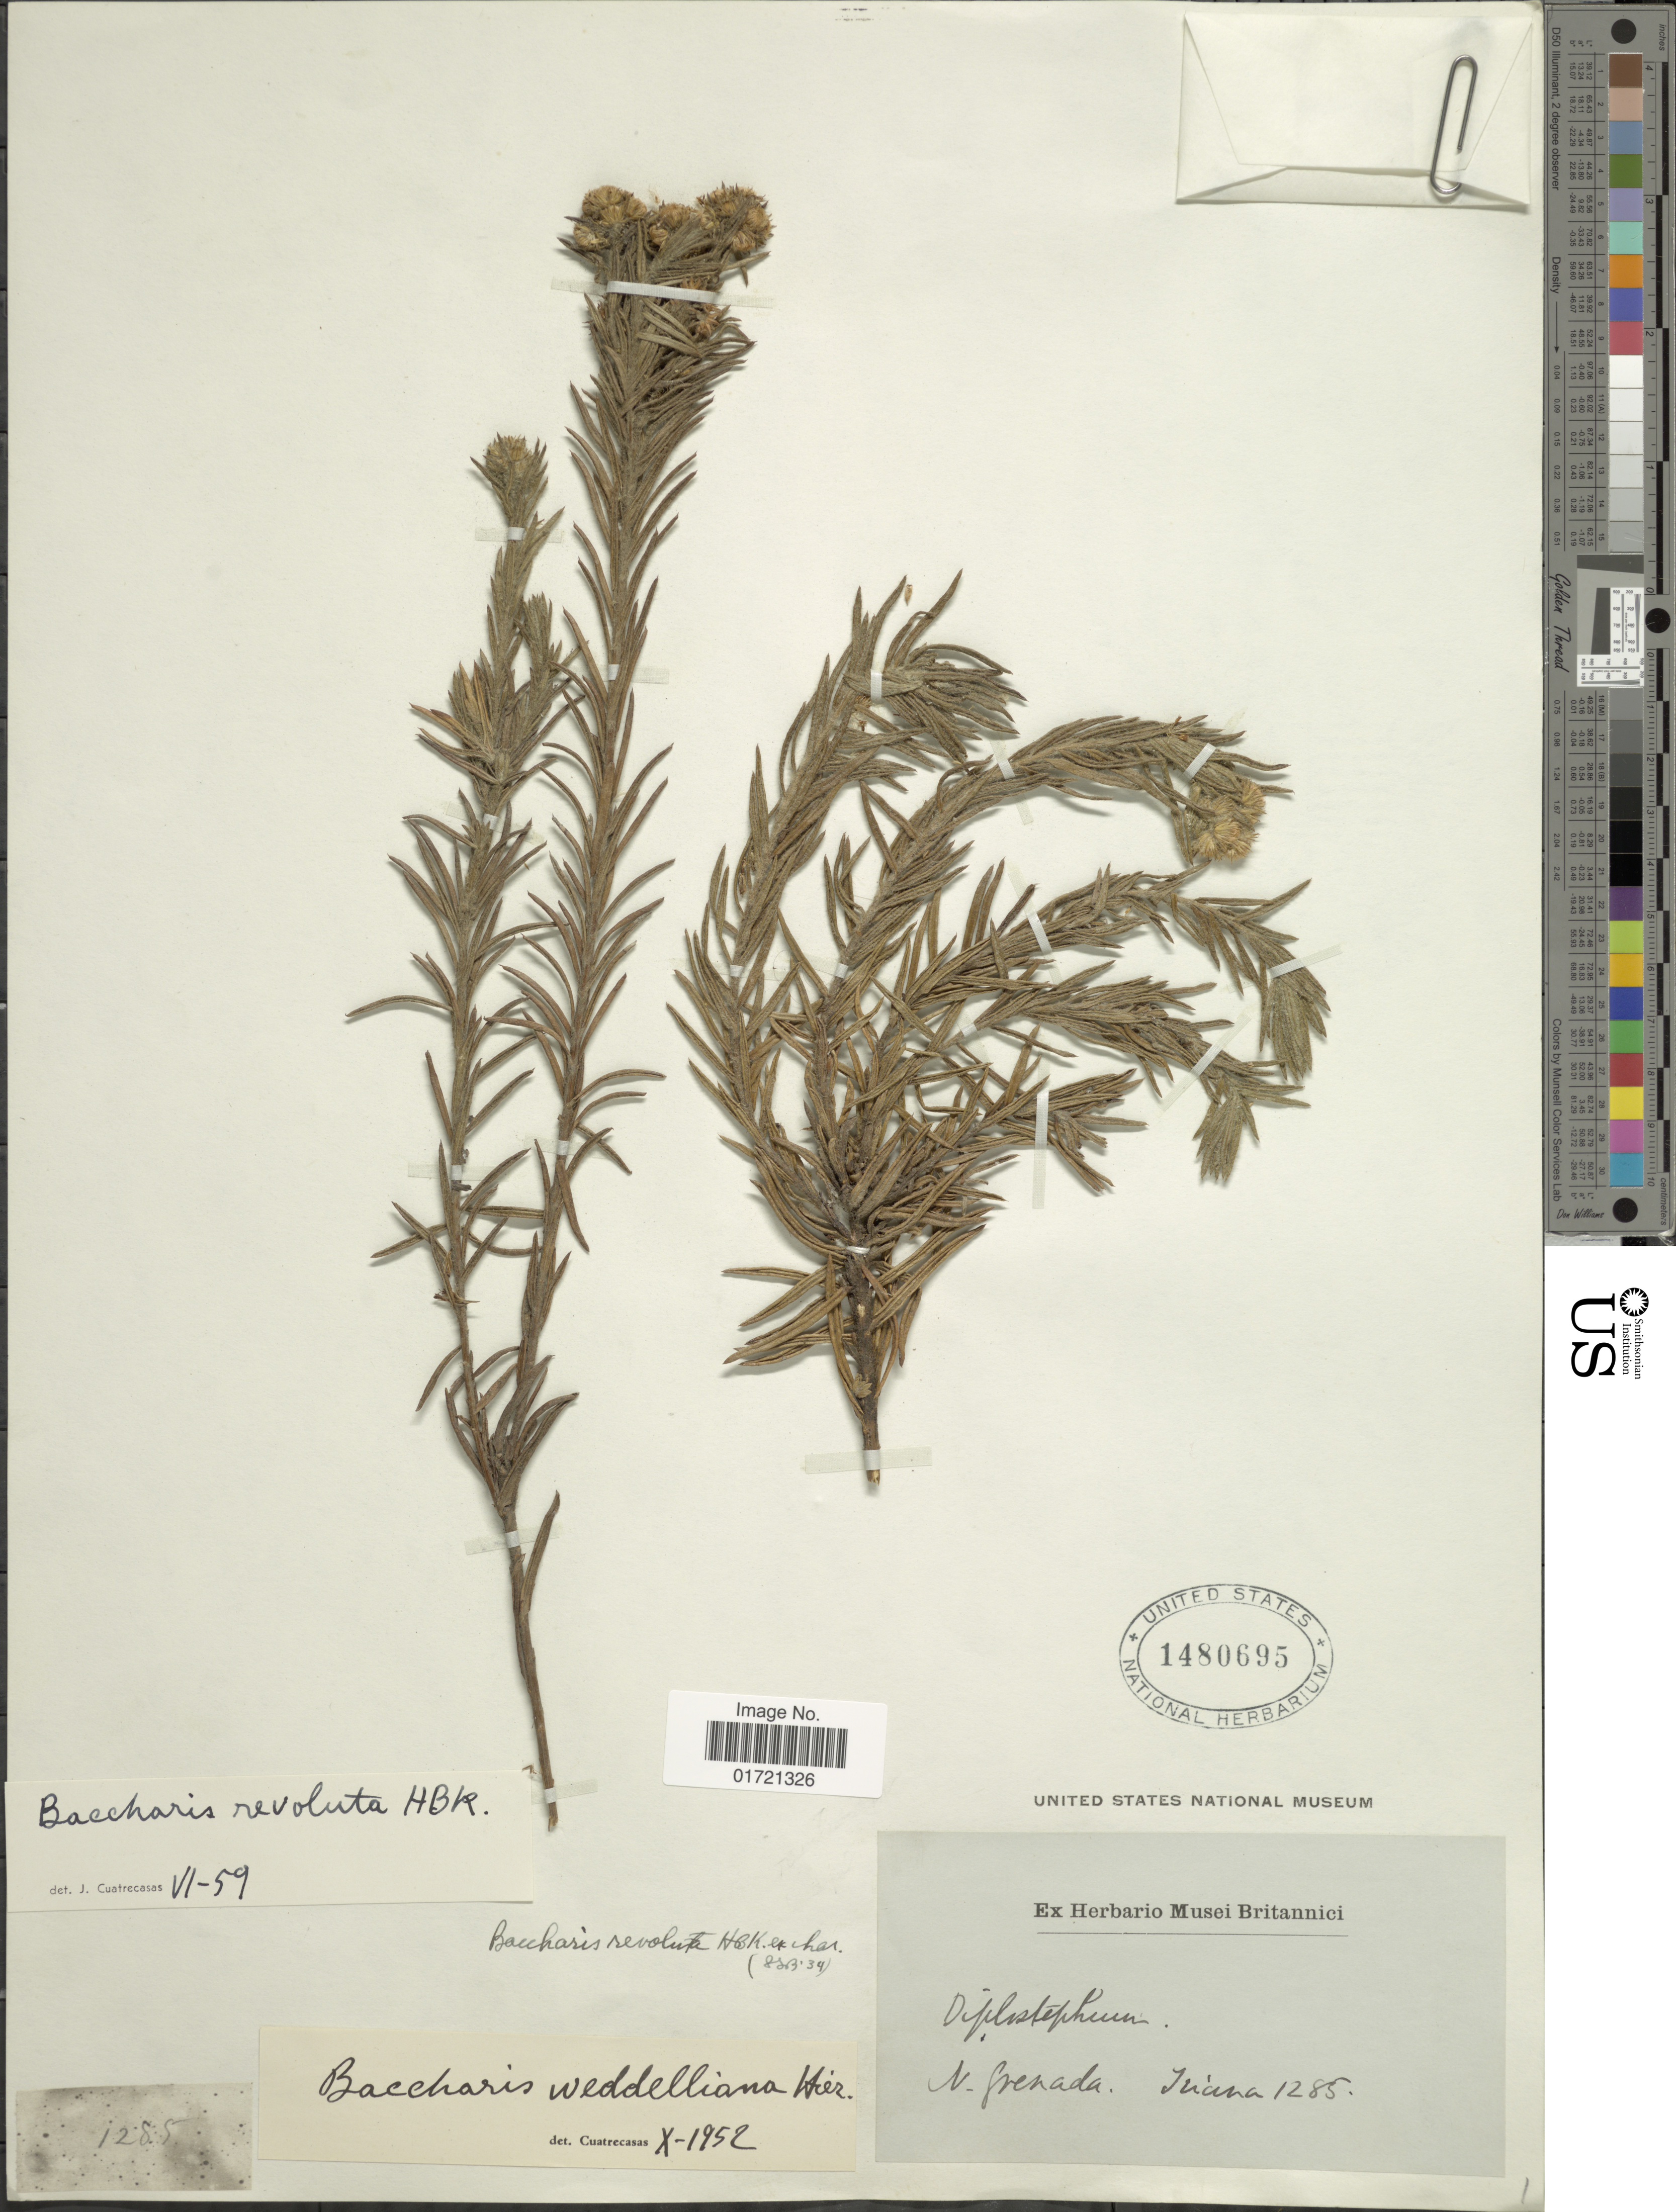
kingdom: Plantae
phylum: Tracheophyta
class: Magnoliopsida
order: Asterales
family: Asteraceae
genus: Baccharis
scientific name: Baccharis revoluta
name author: Kunth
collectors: Triana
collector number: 1285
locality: N. Grenada.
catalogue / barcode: US 1480695